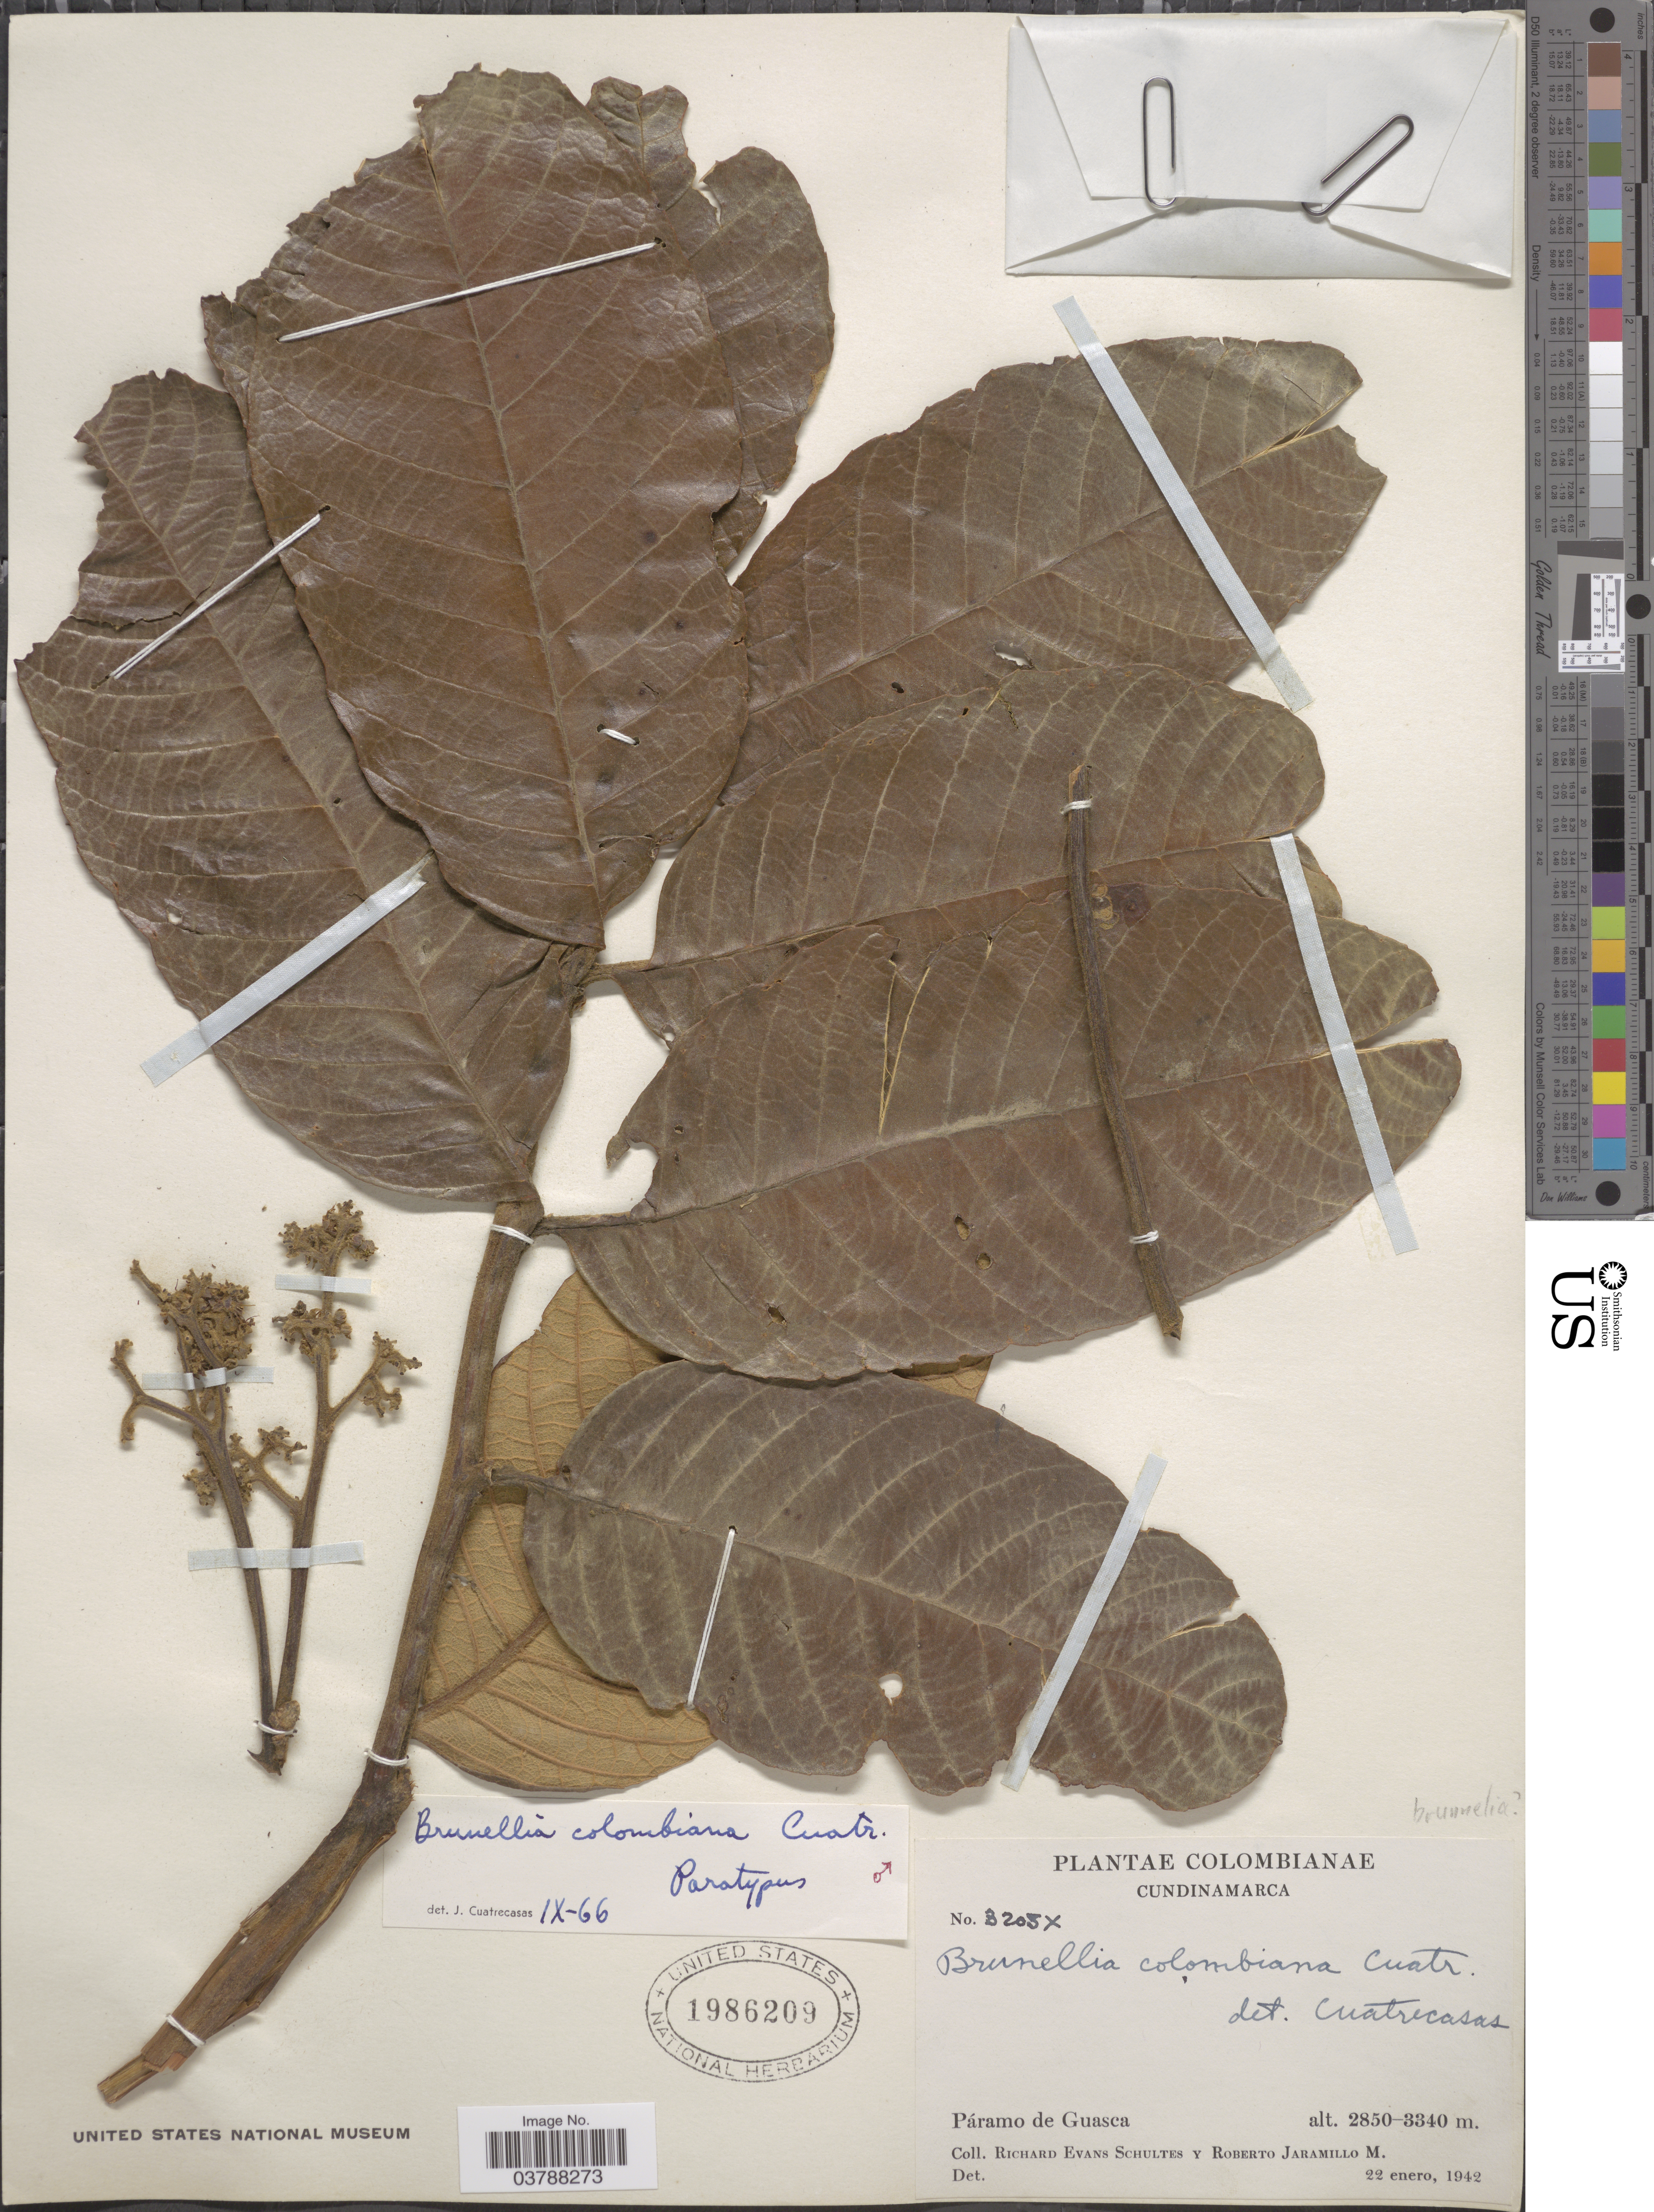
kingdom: Plantae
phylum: Tracheophyta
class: Magnoliopsida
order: Oxalidales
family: Brunelliaceae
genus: Brunellia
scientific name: Brunellia colombiana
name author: Cuatrec.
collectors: R. E. Schultes & R. Jaramillo M.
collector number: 3205x*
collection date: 1942-01-22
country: Colombia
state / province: Cundinamarca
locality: Páramo de Guasca.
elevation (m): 2850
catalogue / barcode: US 1986209